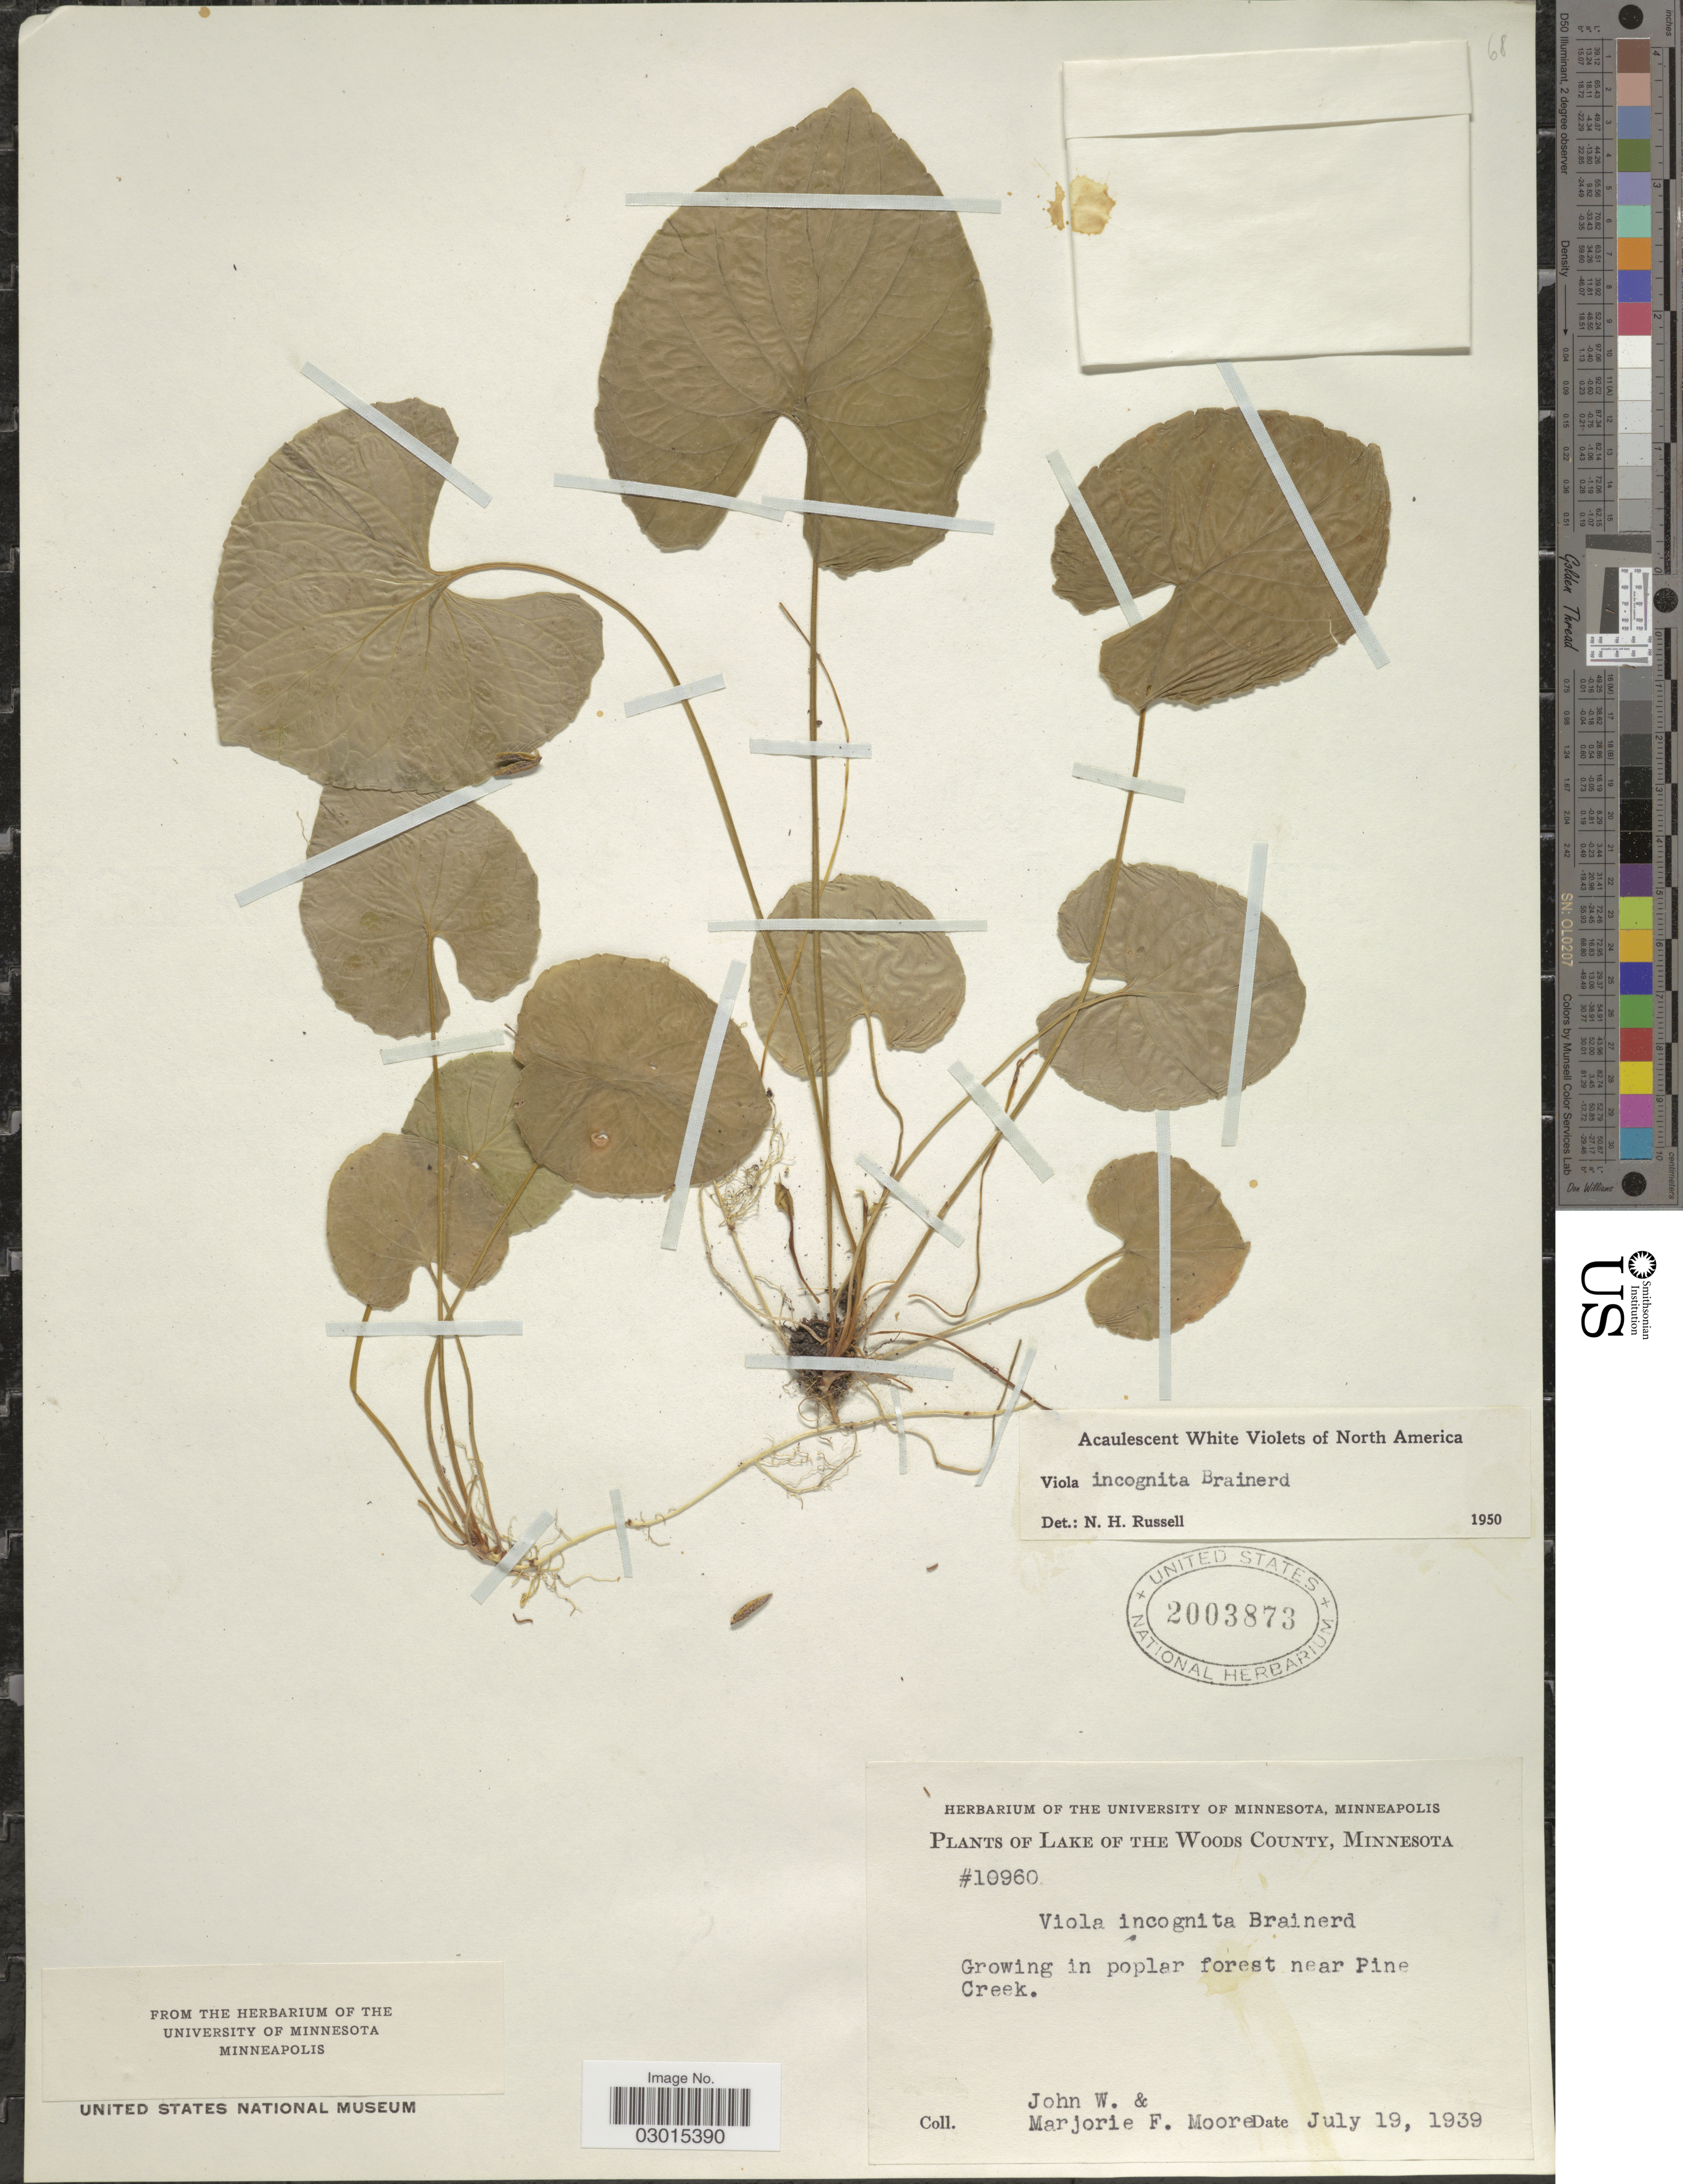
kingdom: Plantae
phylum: Tracheophyta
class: Magnoliopsida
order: Malpighiales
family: Violaceae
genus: Viola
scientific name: Viola incognita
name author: Brainerd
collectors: J. Moore & M. F. Moore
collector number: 10960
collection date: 1939-07-19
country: United States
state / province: Minnesota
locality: Lake of the Woods County. Near Pine Creek.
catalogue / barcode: US 2003873